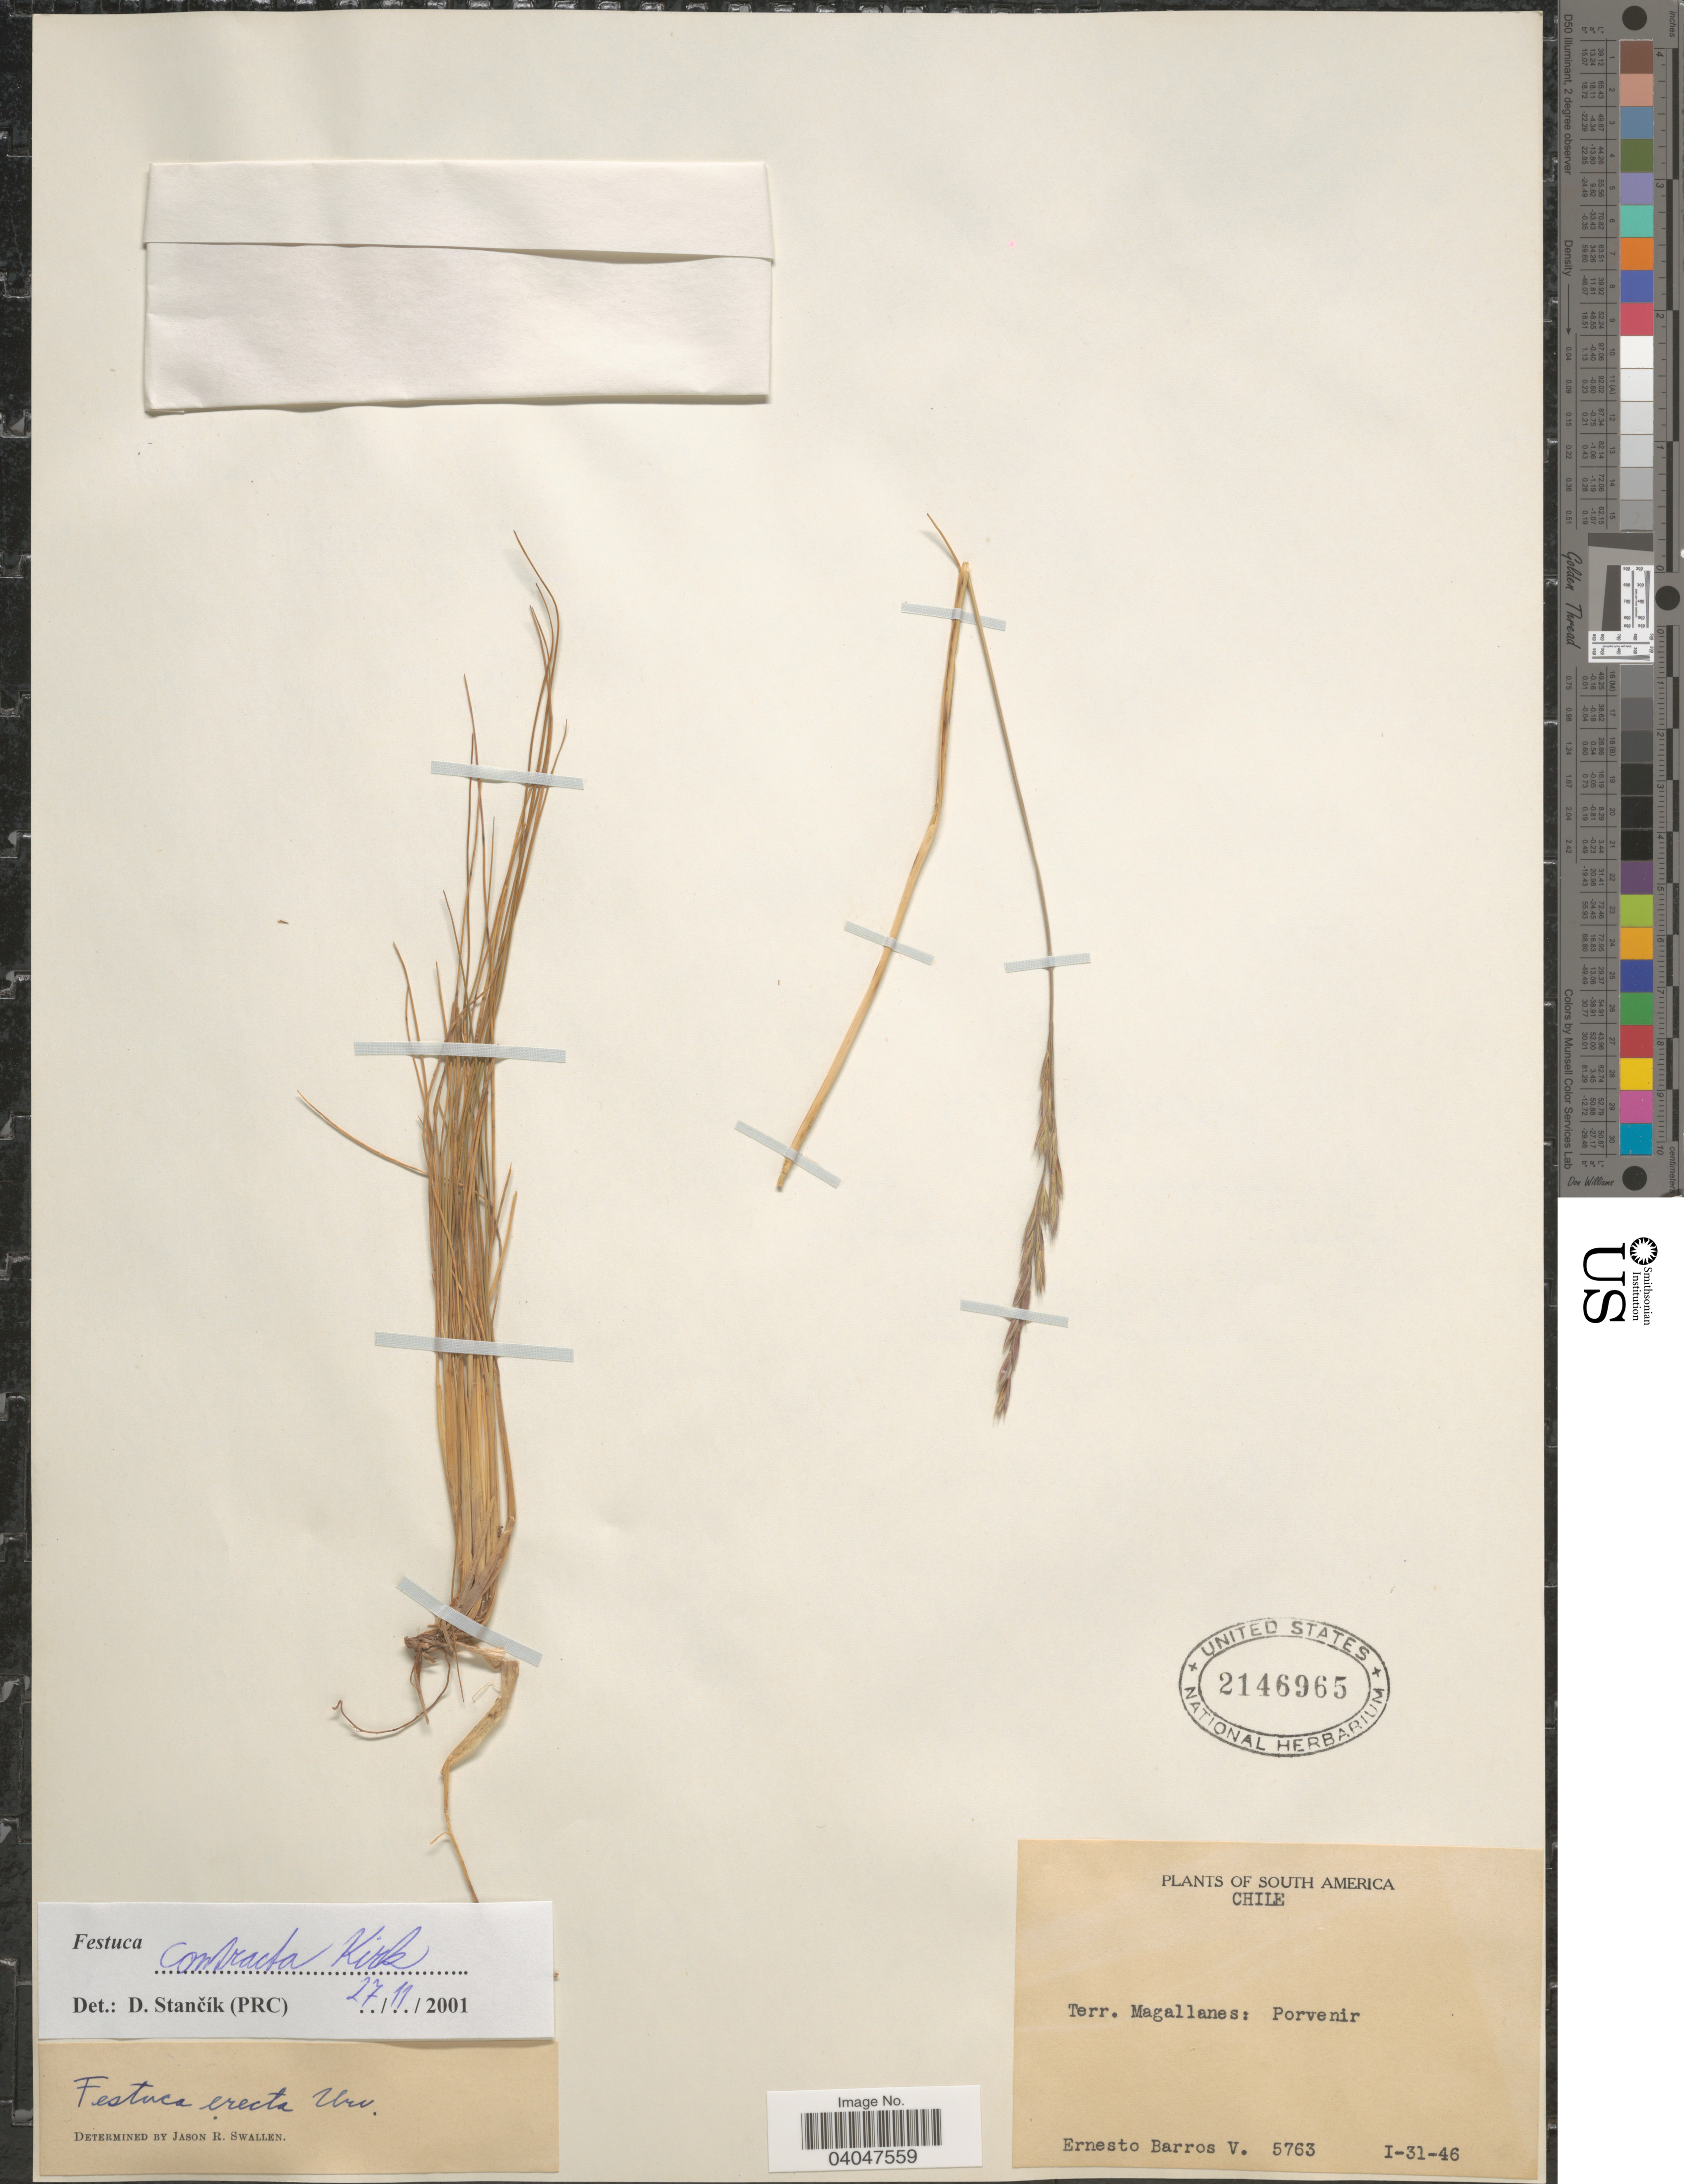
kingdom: Plantae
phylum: Tracheophyta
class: Liliopsida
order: Poales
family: Poaceae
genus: Festuca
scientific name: Festuca contracta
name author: Kirk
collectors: E. Barros V.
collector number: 5763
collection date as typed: Transcribed d/m/y: 31/1/46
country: Chile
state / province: Magallanes y de la Antártica Chilena (XII)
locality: Terr. Magallanes: Porvenir.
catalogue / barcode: US 2146965